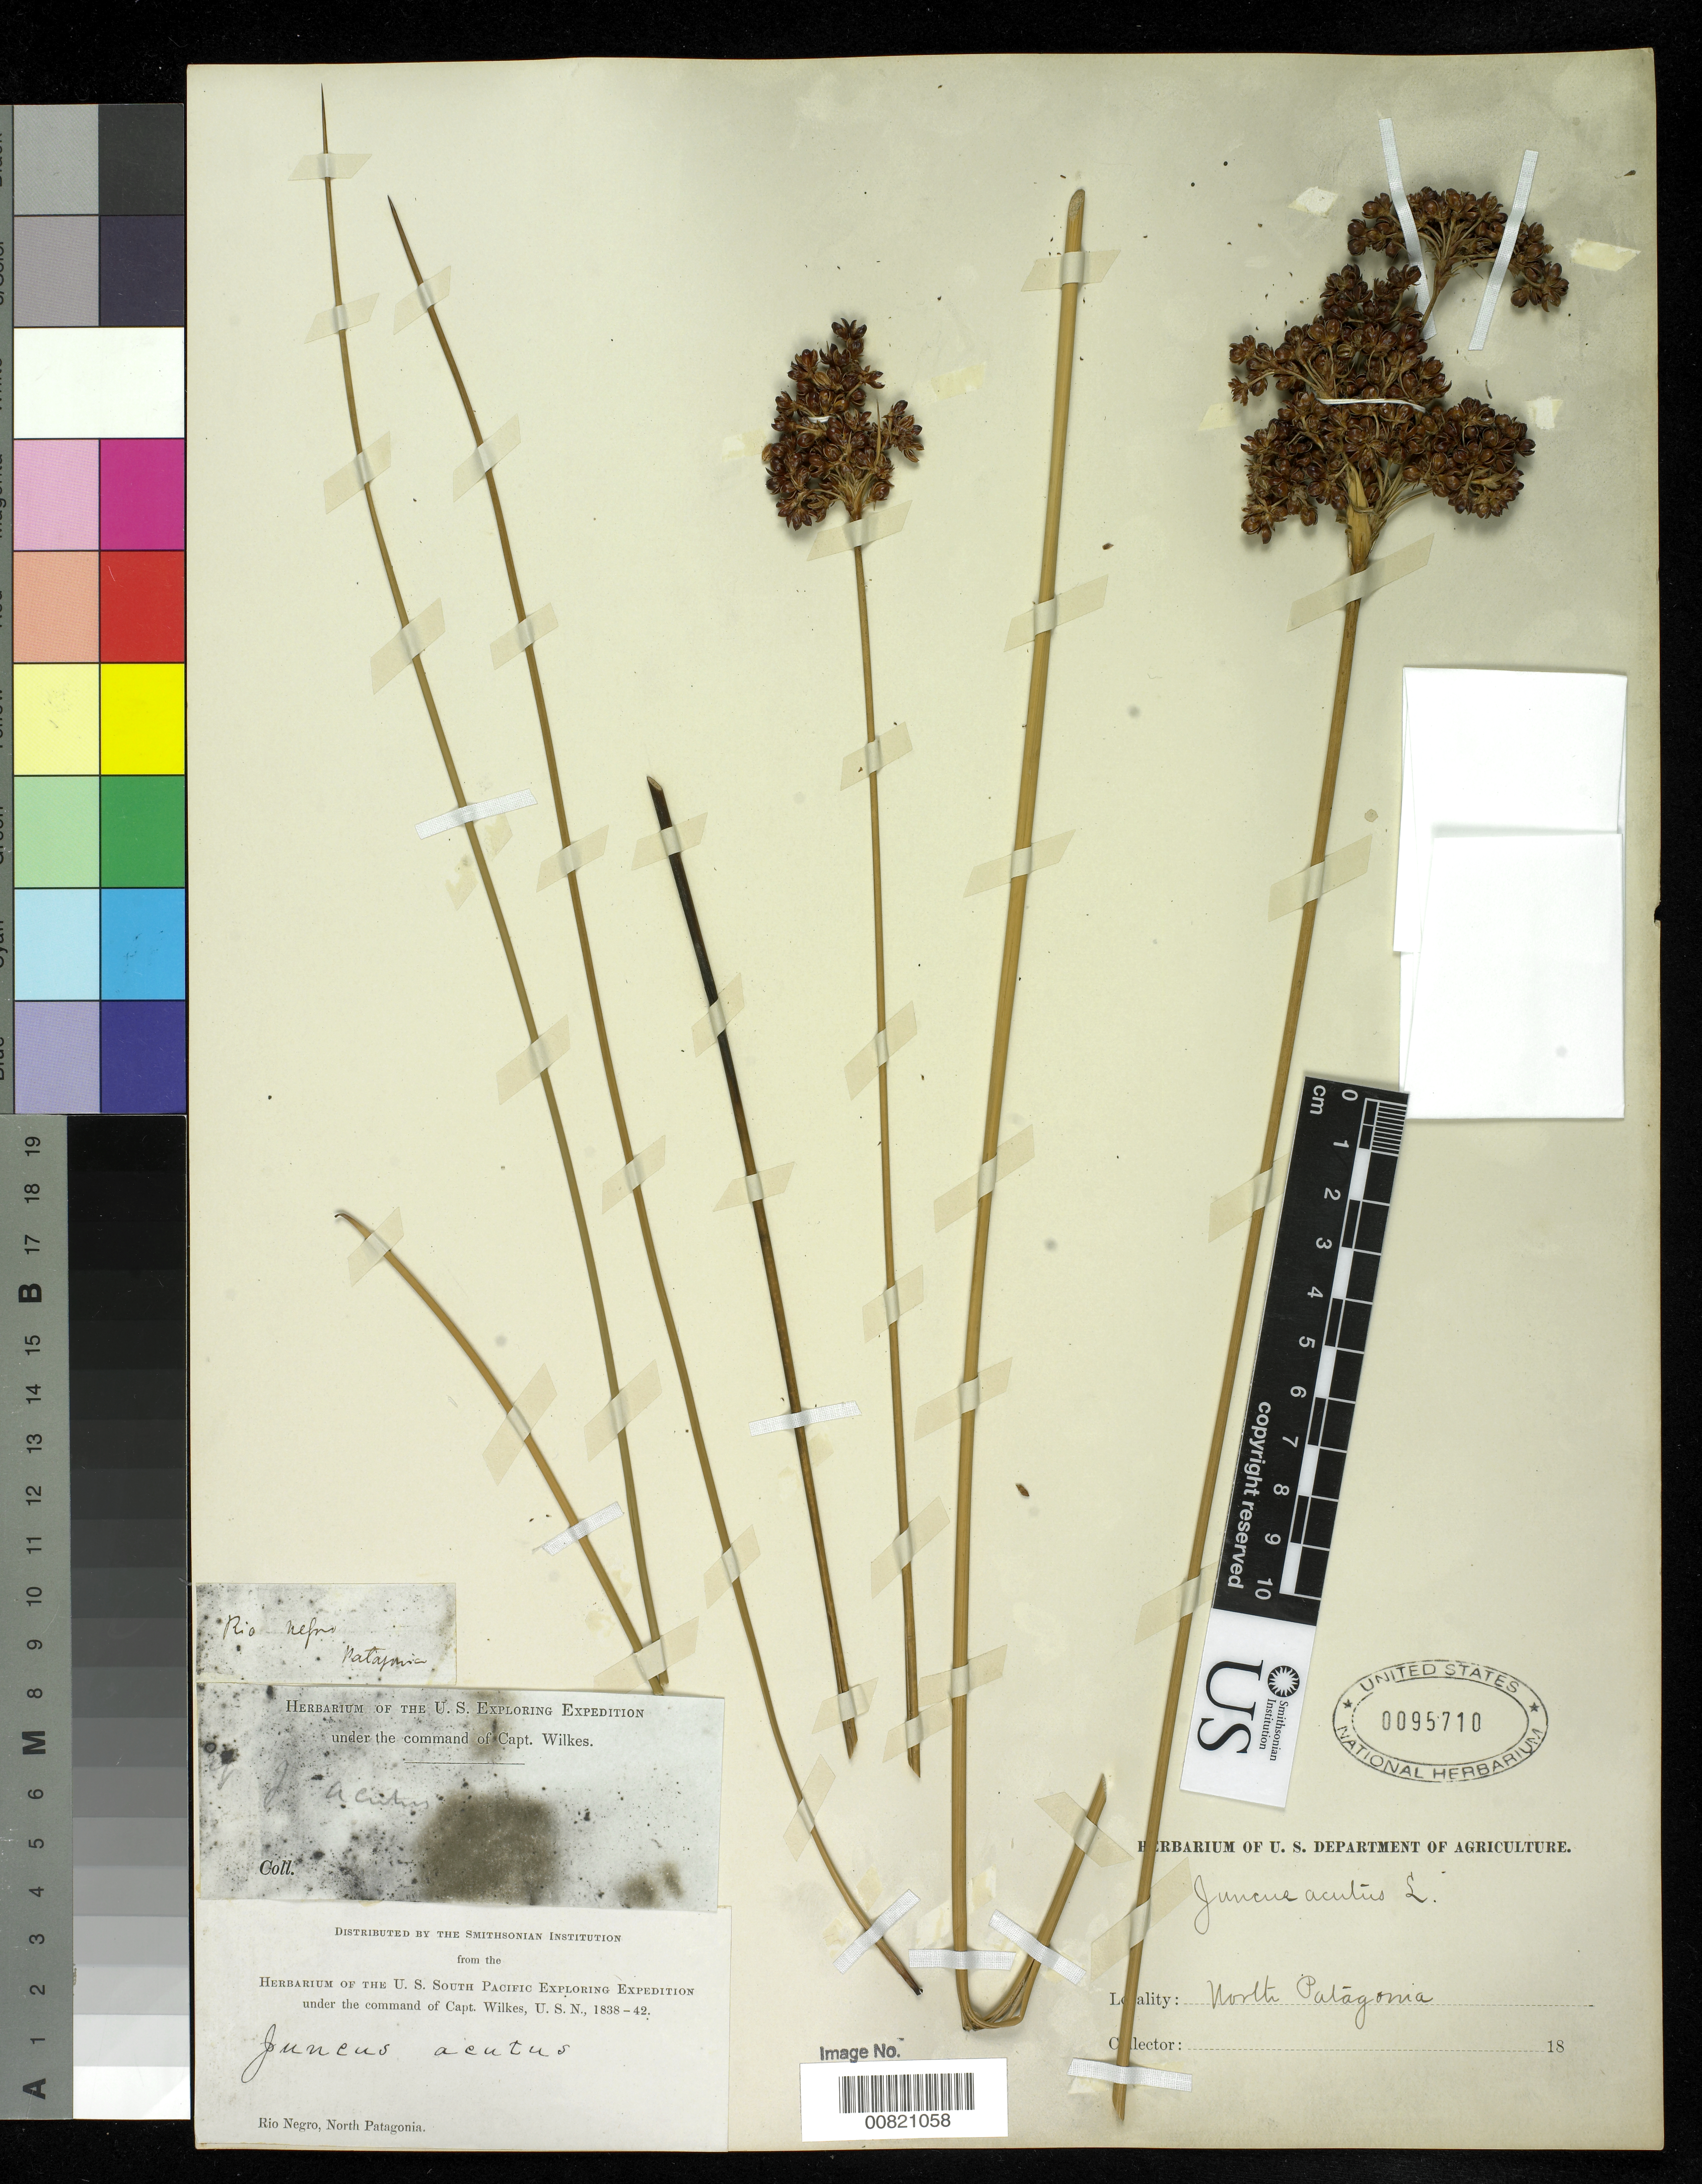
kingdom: Plantae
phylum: Tracheophyta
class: Liliopsida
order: Poales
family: Juncaceae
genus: Juncus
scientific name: Juncus acutus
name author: L.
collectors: Wilkes Explor. Exped.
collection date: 1838/1842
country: Argentina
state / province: Rio Negro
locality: Rio Negro, North Patagonia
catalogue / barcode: US 95710